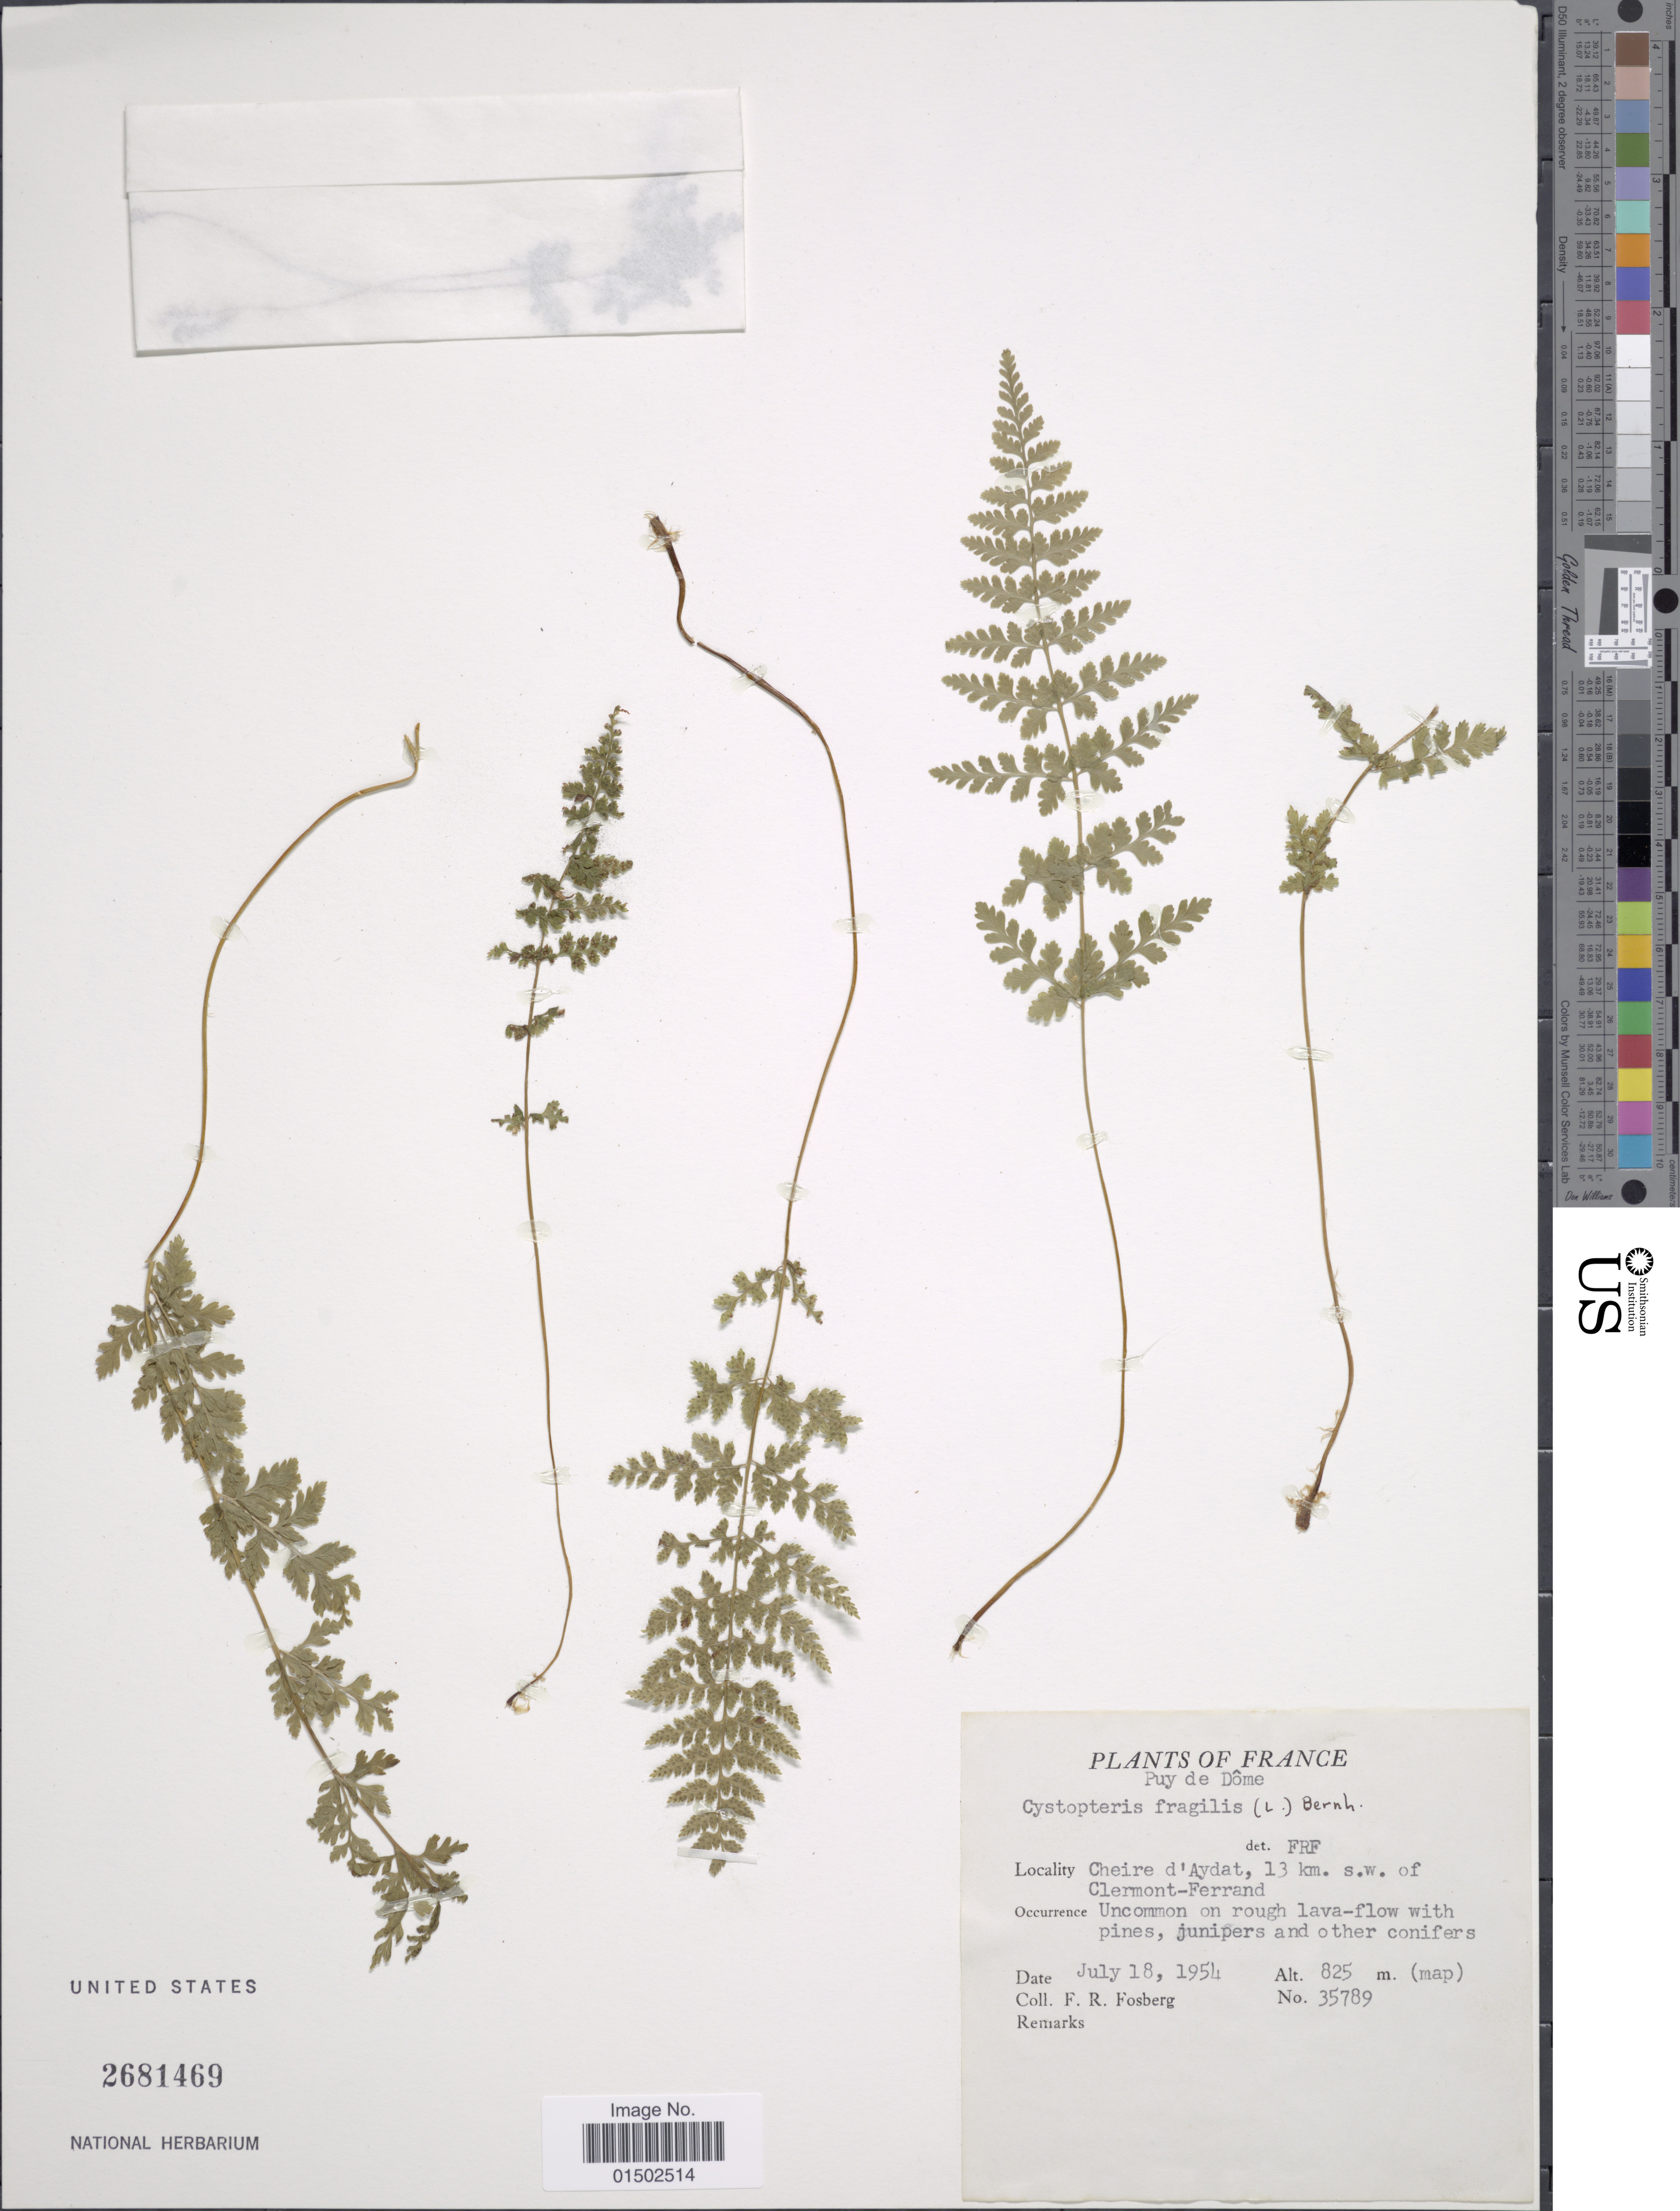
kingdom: Plantae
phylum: Tracheophyta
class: Polypodiopsida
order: Polypodiales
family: Cystopteridaceae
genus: Cystopteris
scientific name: Cystopteris fragilis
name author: (L.) Bernh.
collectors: F. R. Fosberg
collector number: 35789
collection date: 1954-07-18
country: France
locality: Puy de Dome, Cheire d' Aydat, 13 km. s.w. of Clermont-Ferrand.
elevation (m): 825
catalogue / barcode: US 2681469